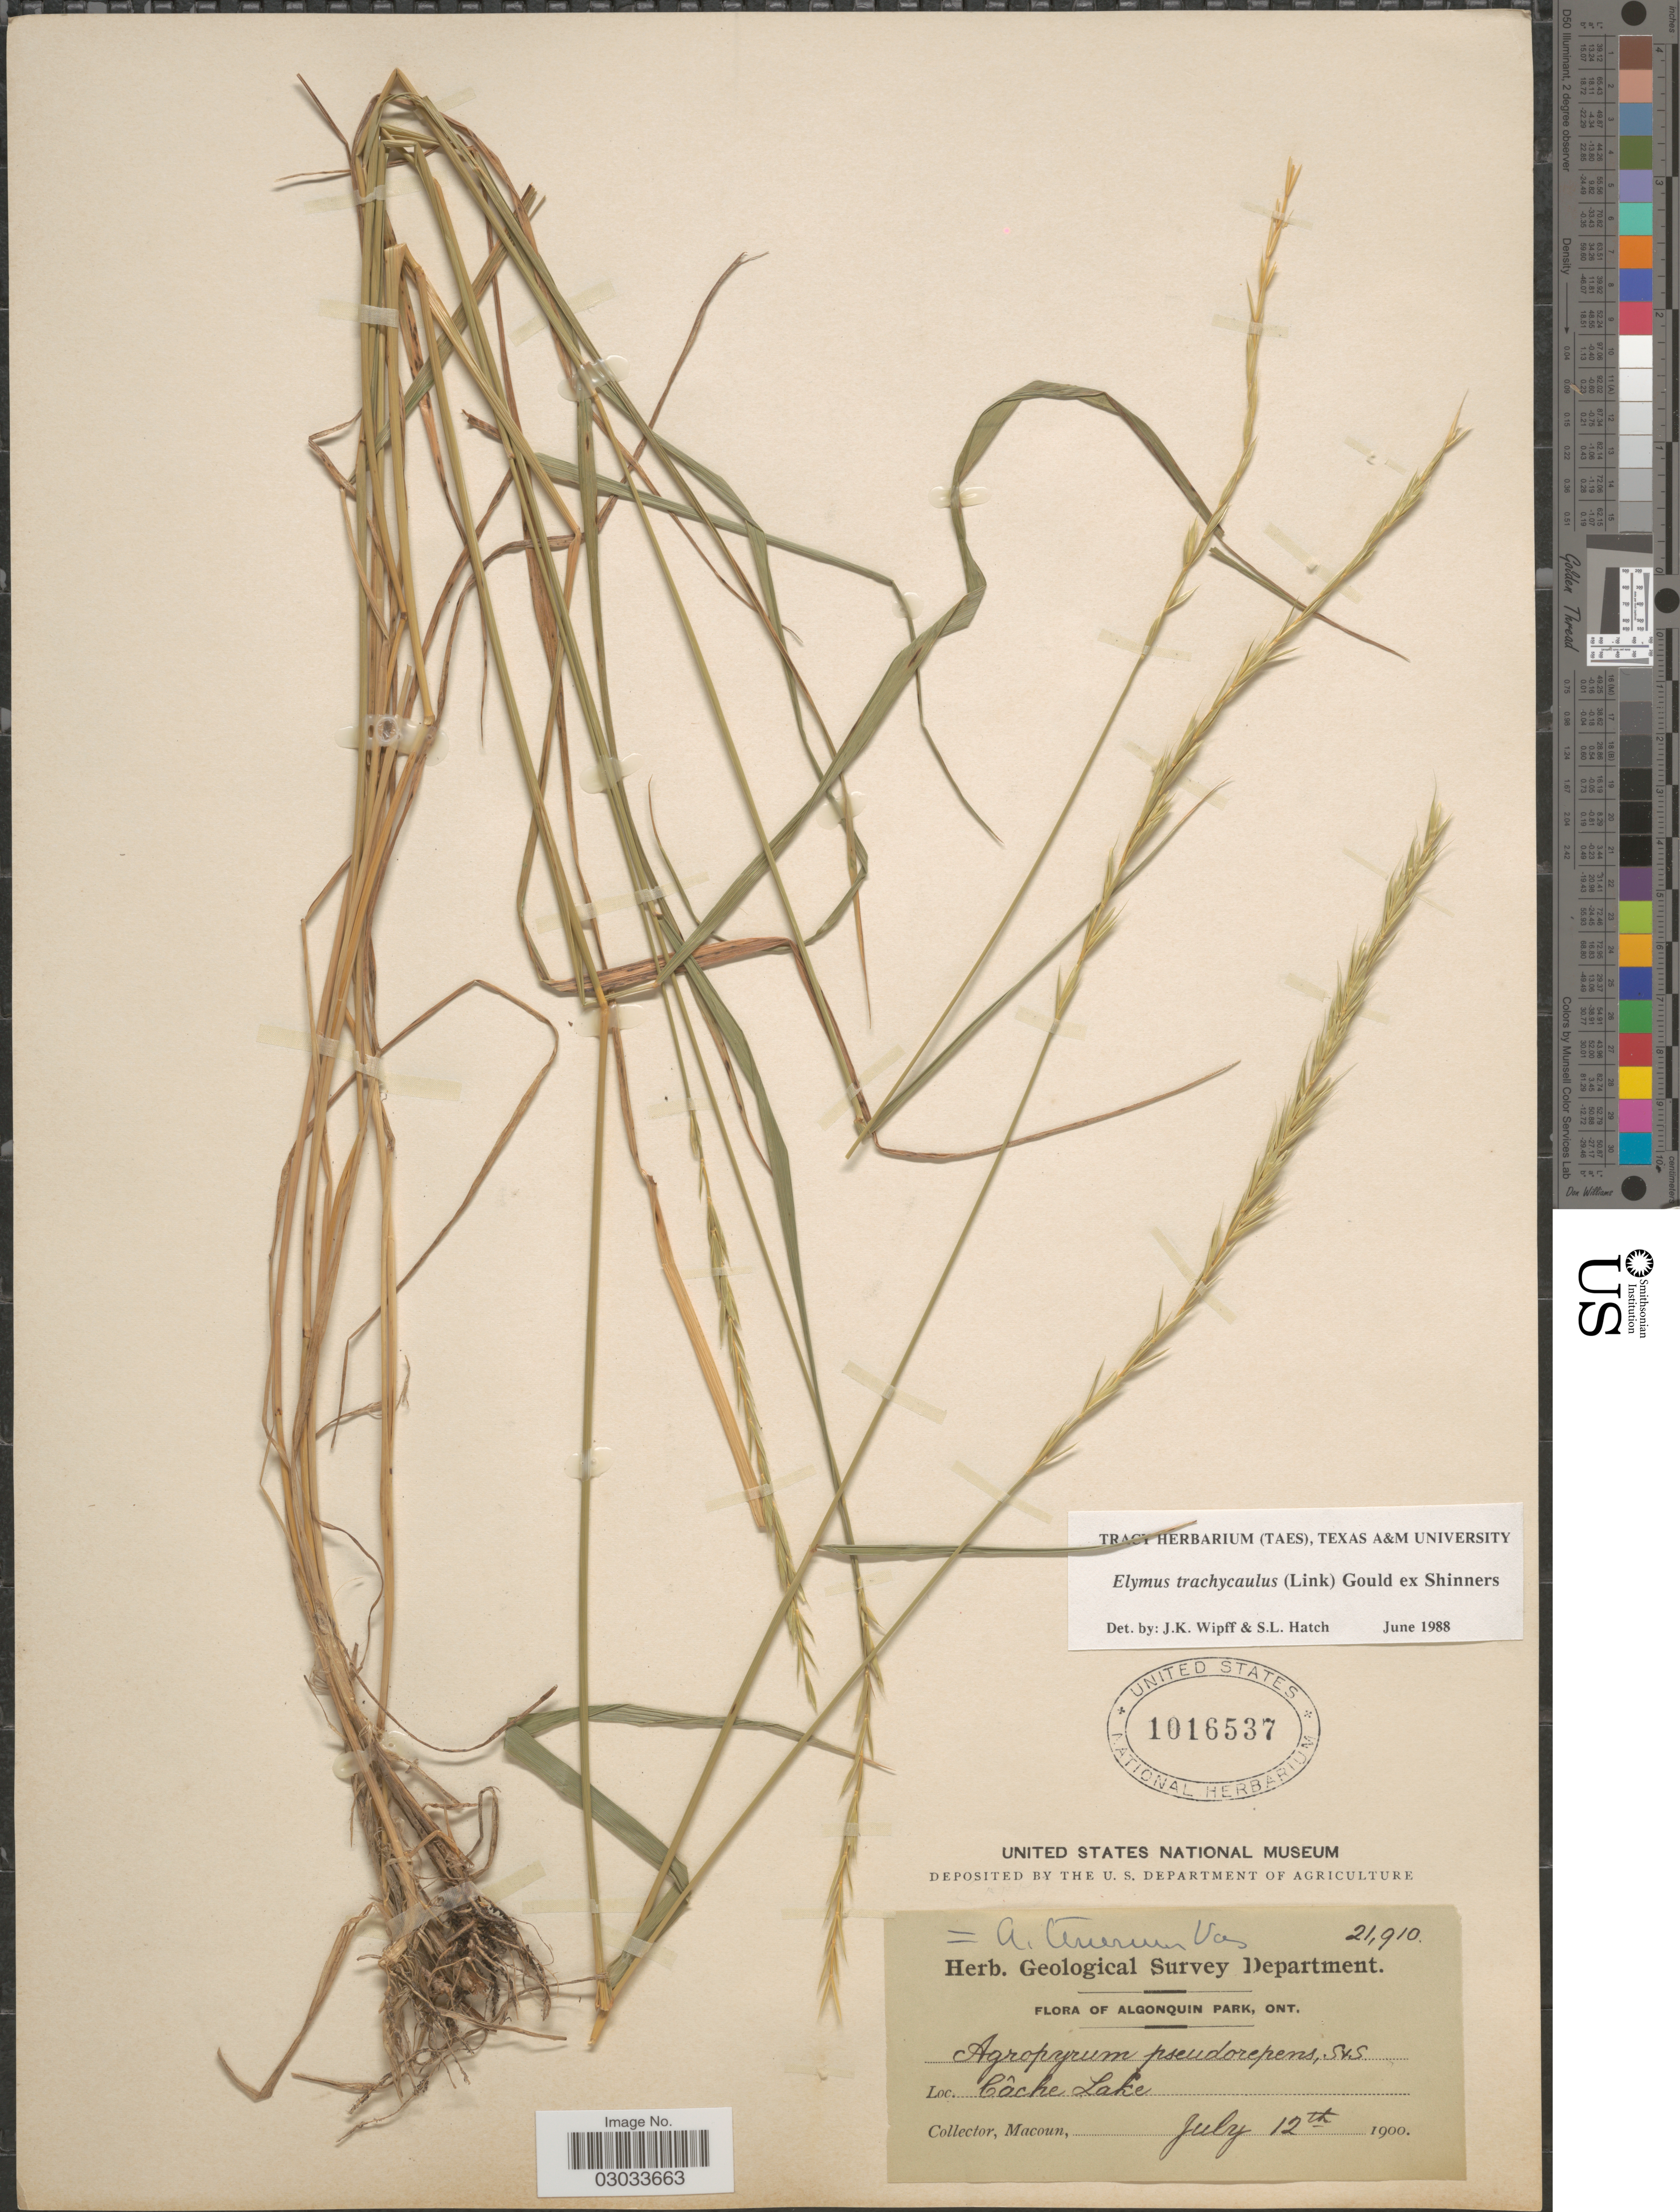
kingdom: Plantae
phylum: Tracheophyta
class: Liliopsida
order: Poales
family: Poaceae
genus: Elymus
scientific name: Elymus trachycaulus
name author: (Link) Gould ex Shinners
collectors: -- Macoun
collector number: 21910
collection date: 1900-07-12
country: Canada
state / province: Ontario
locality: Geological survey Department. Algonquin Park. Câche Lake.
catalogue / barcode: US 1016537